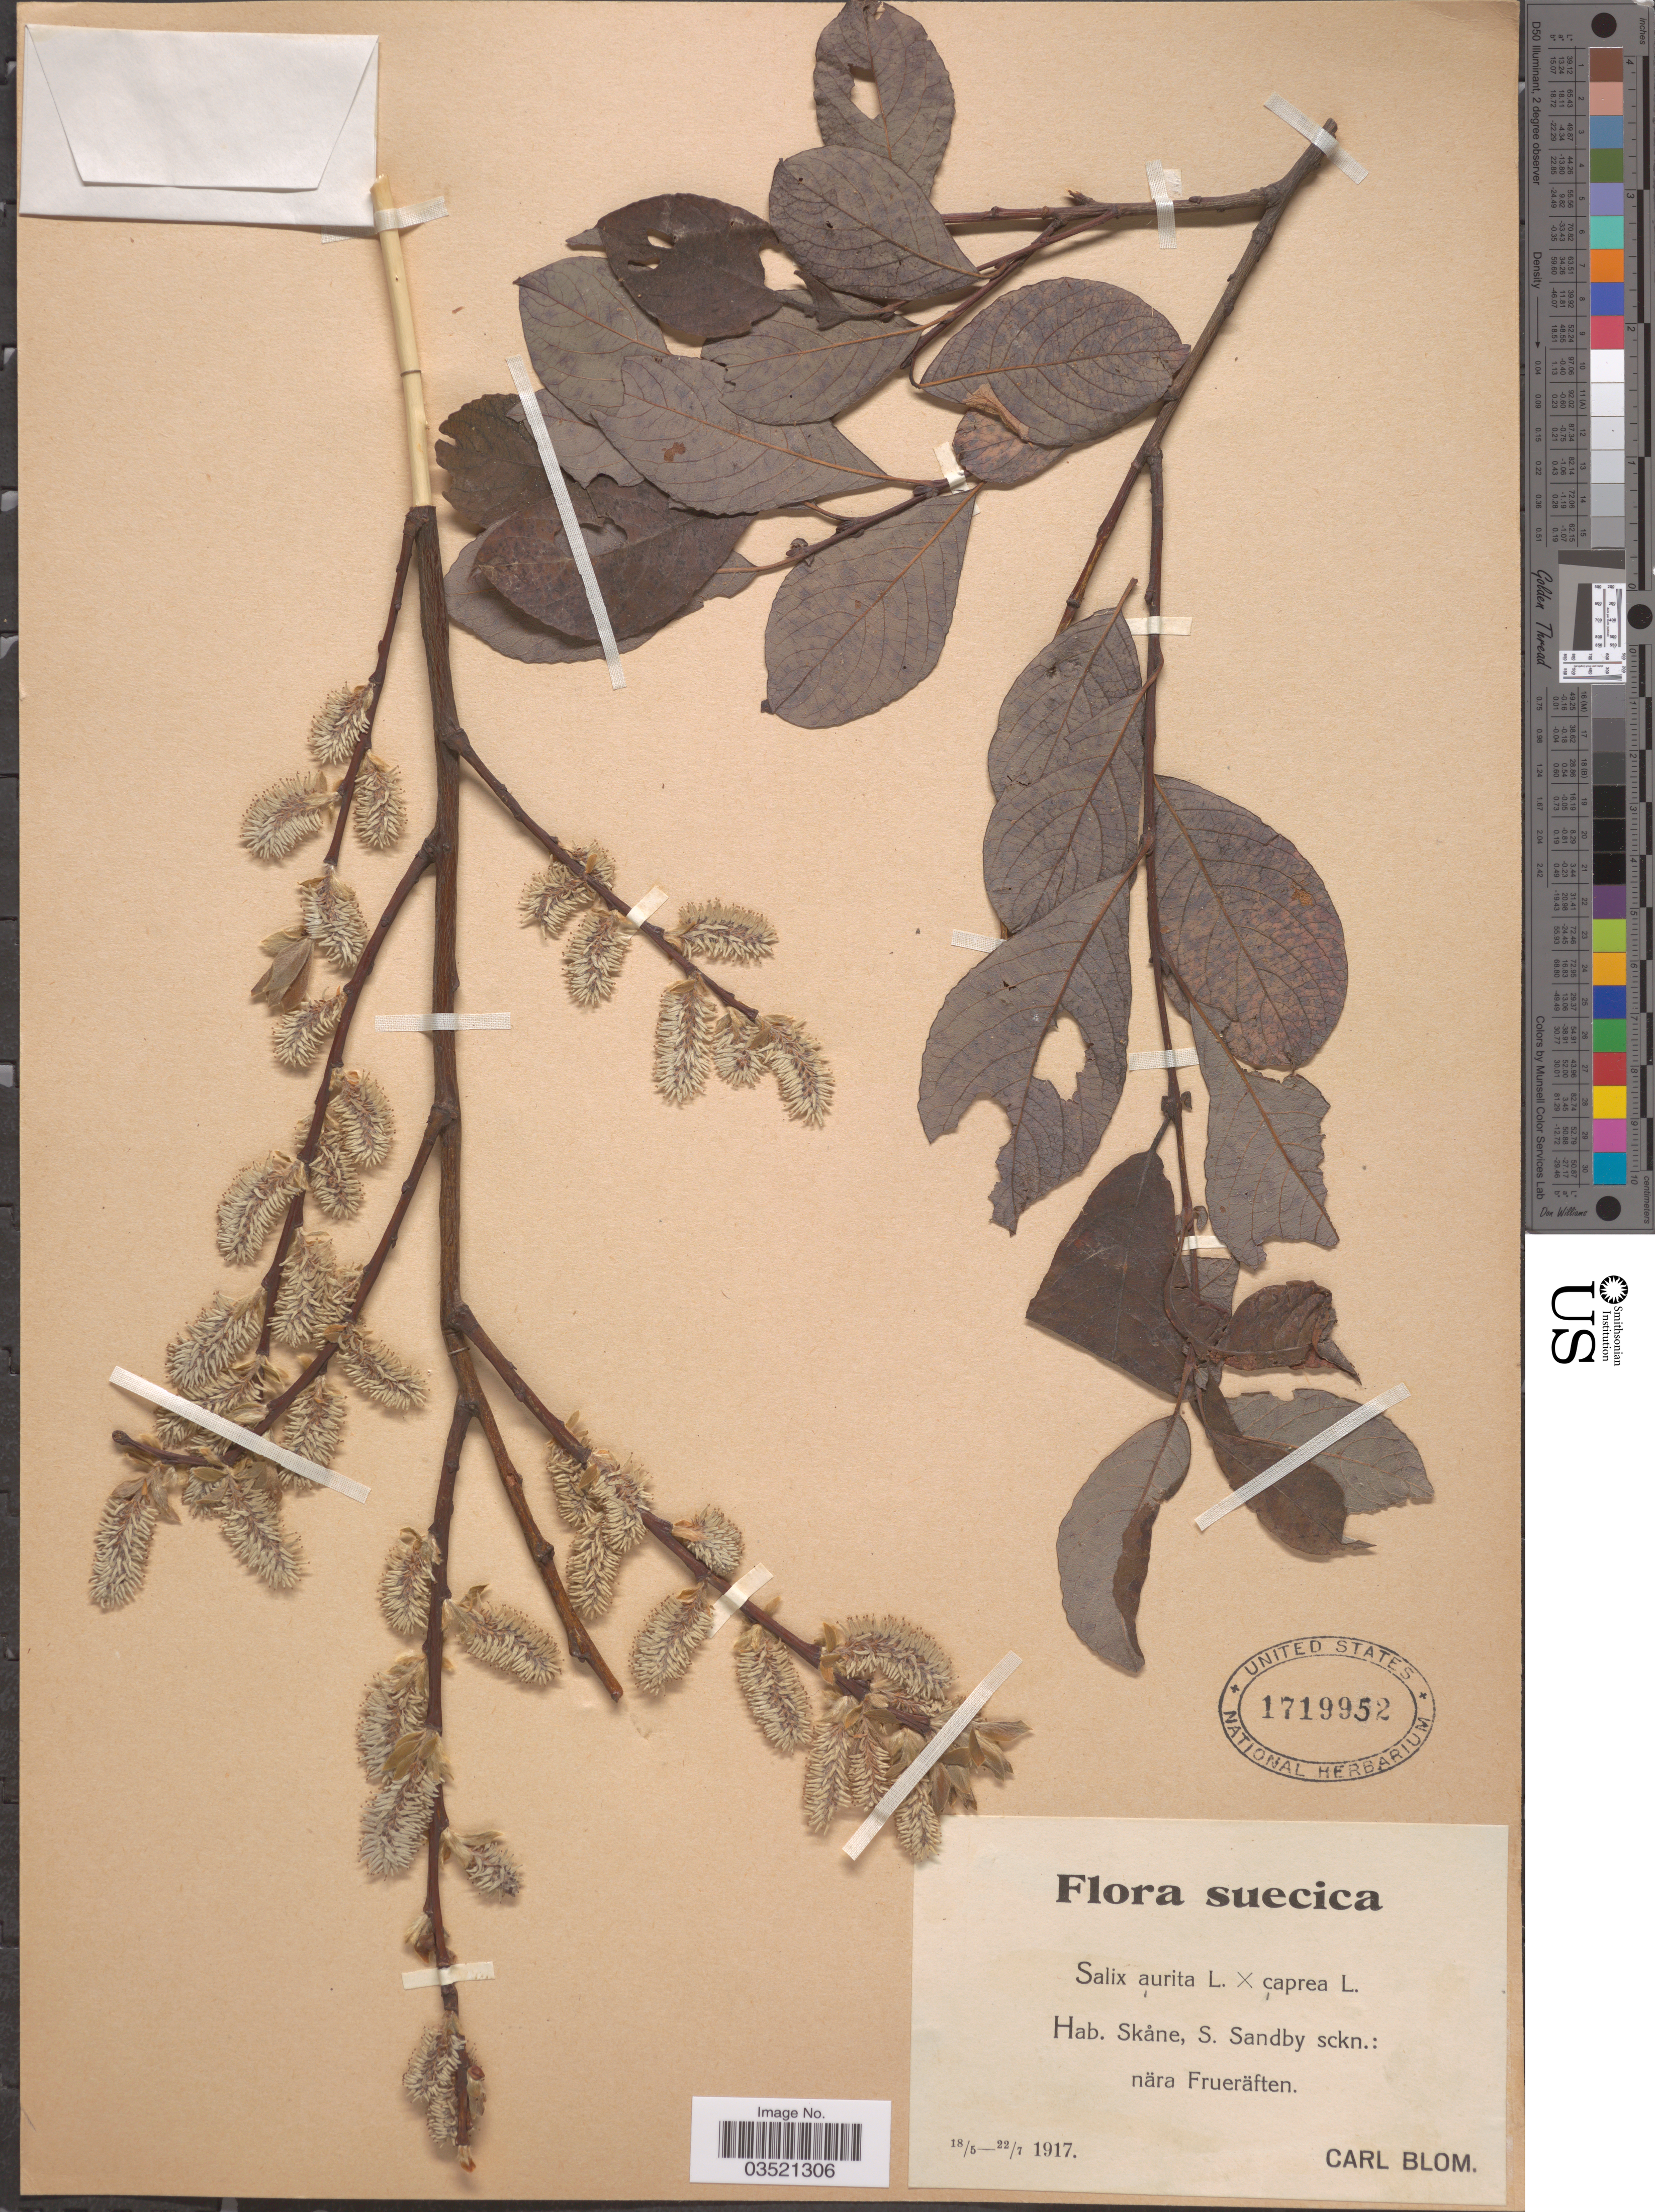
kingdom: Plantae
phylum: Tracheophyta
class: Magnoliopsida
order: Malpighiales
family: Salicaceae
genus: Salix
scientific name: Salix aurita x S. caprea L.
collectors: C. H. Blom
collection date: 1917-05-18/1917-07-22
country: Sweden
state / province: Skåne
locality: S. Sandby sckn.: nära Frueräften.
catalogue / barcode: US 1719952